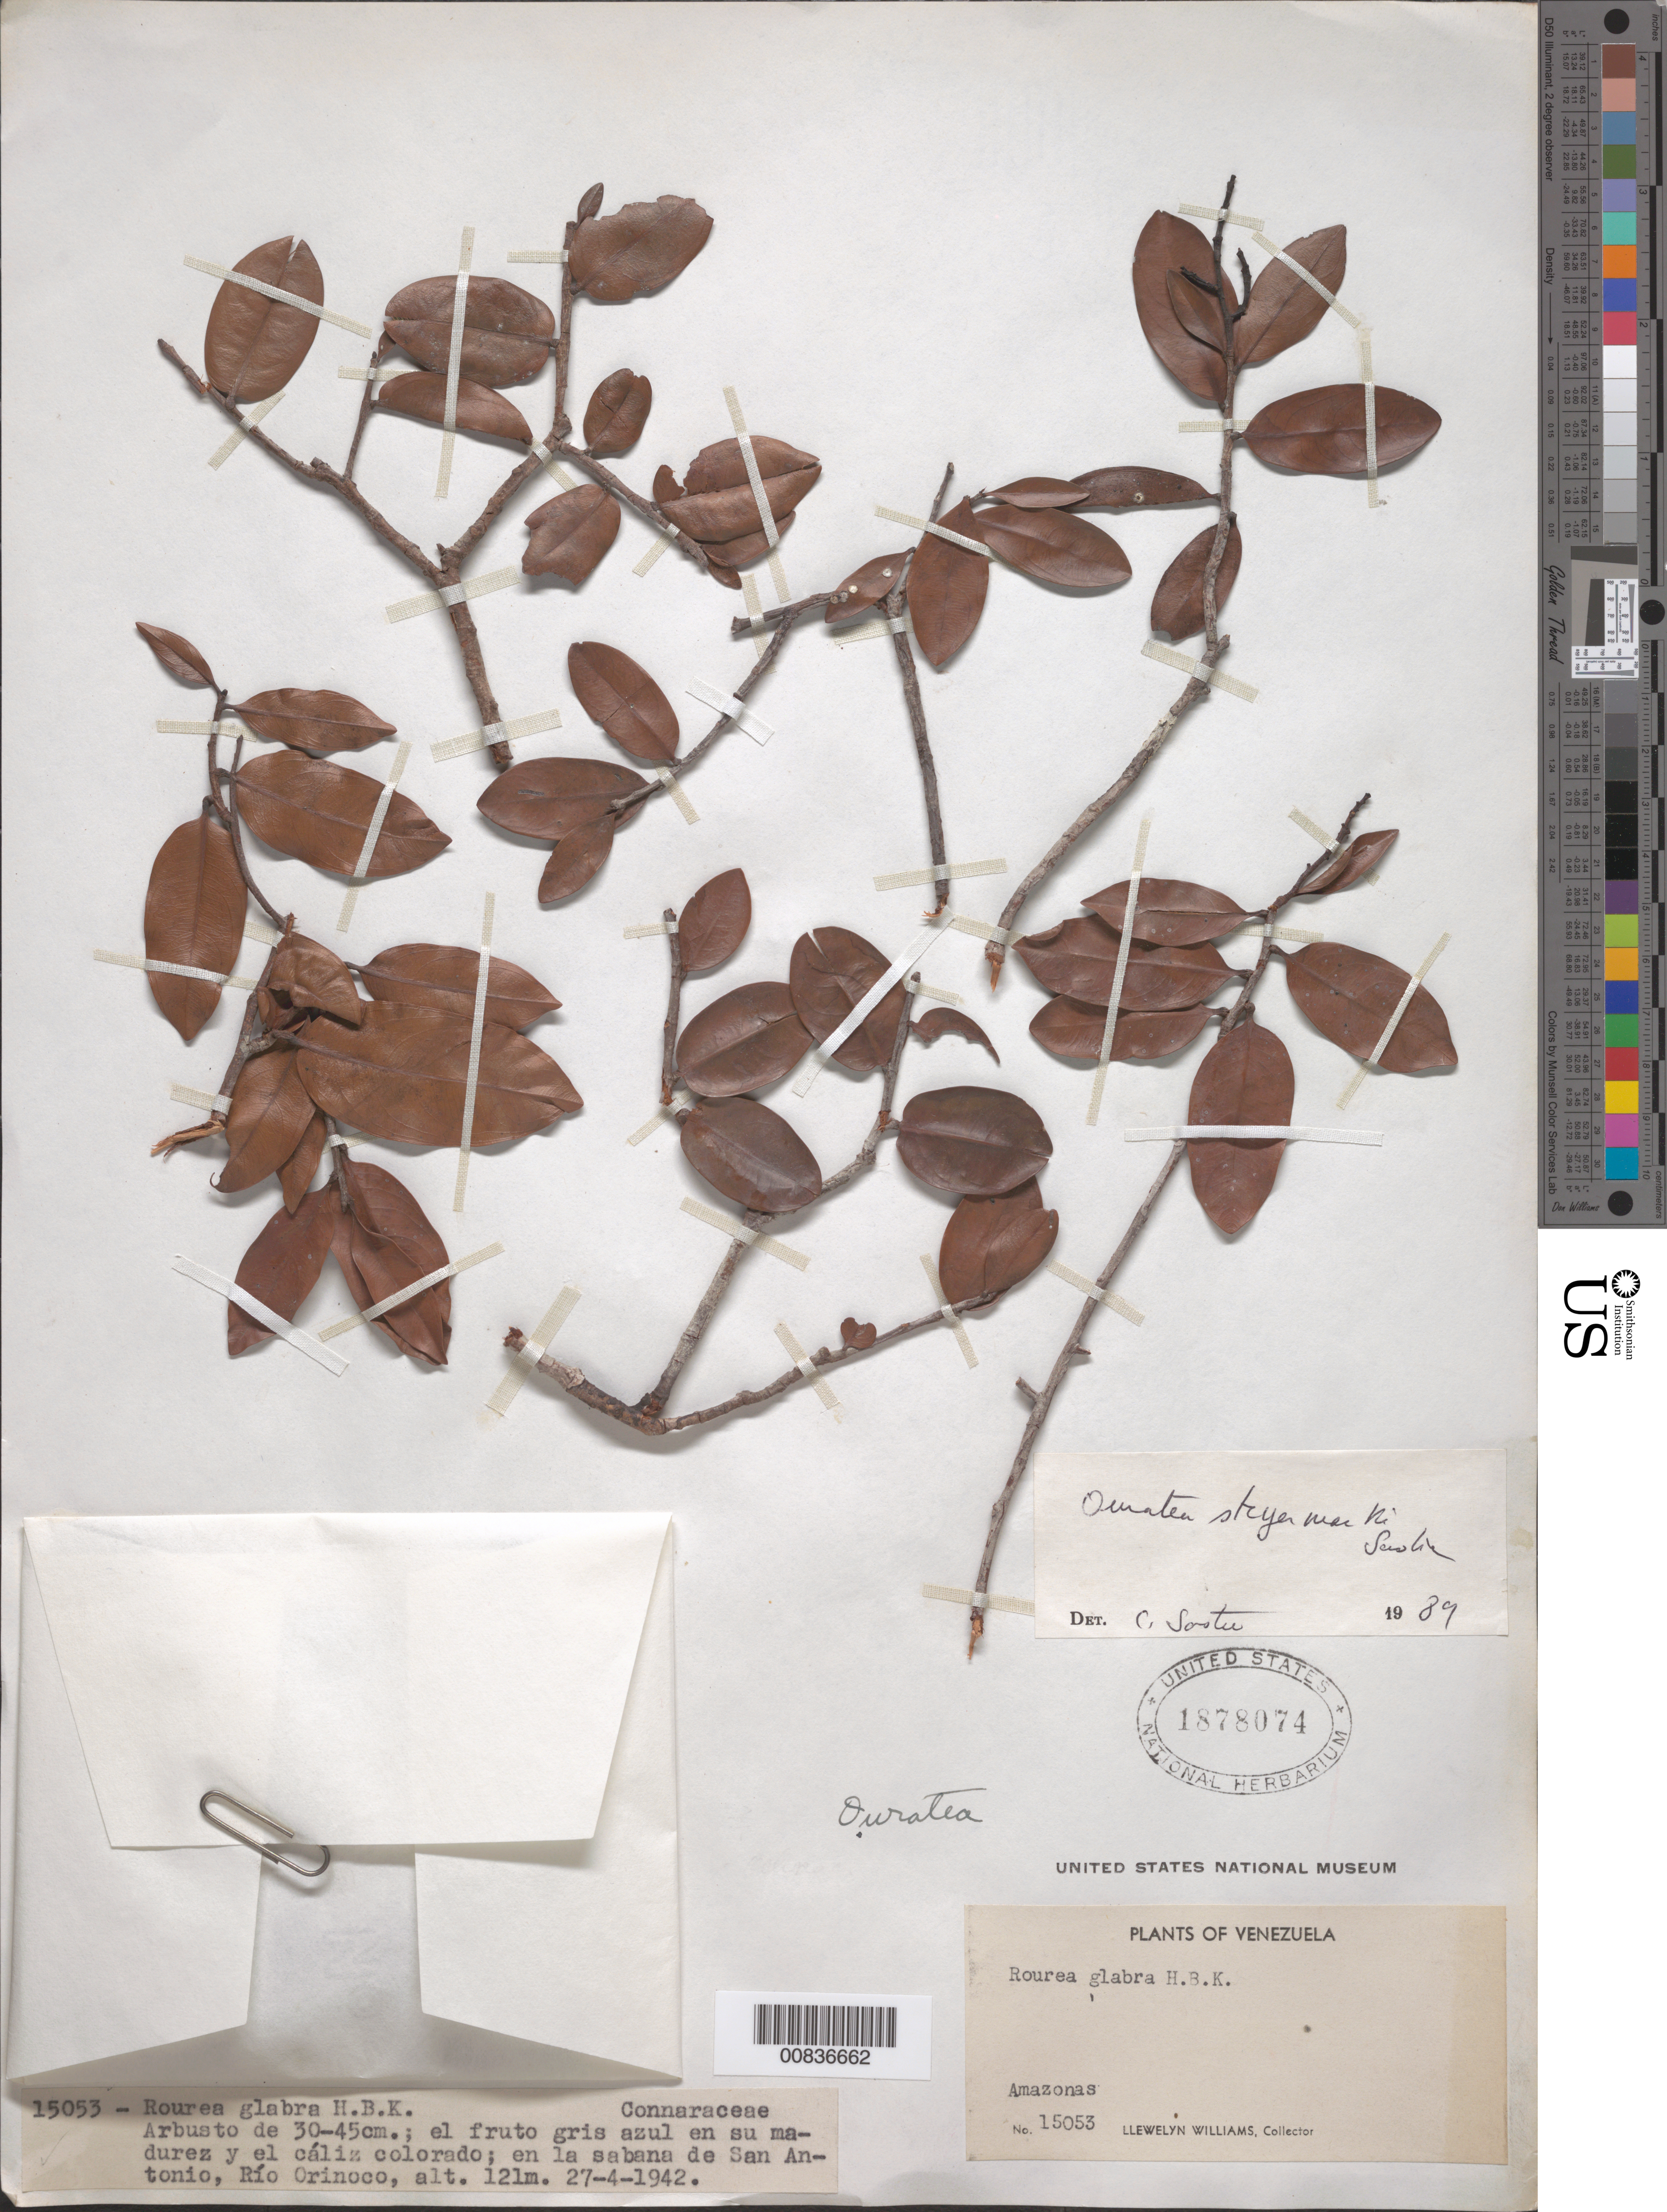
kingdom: Plantae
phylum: Tracheophyta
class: Magnoliopsida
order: Malpighiales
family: Ochnaceae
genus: Ouratea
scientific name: Ouratea steyermarkii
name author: Sastre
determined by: Sastre, C. H. L.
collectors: Ll. Williams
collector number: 15053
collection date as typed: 27-Apr-42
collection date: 1942-04-27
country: Venezuela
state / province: Amazonas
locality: San Antonio, Río Orinoco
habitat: Savanna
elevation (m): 121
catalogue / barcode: US 1878074